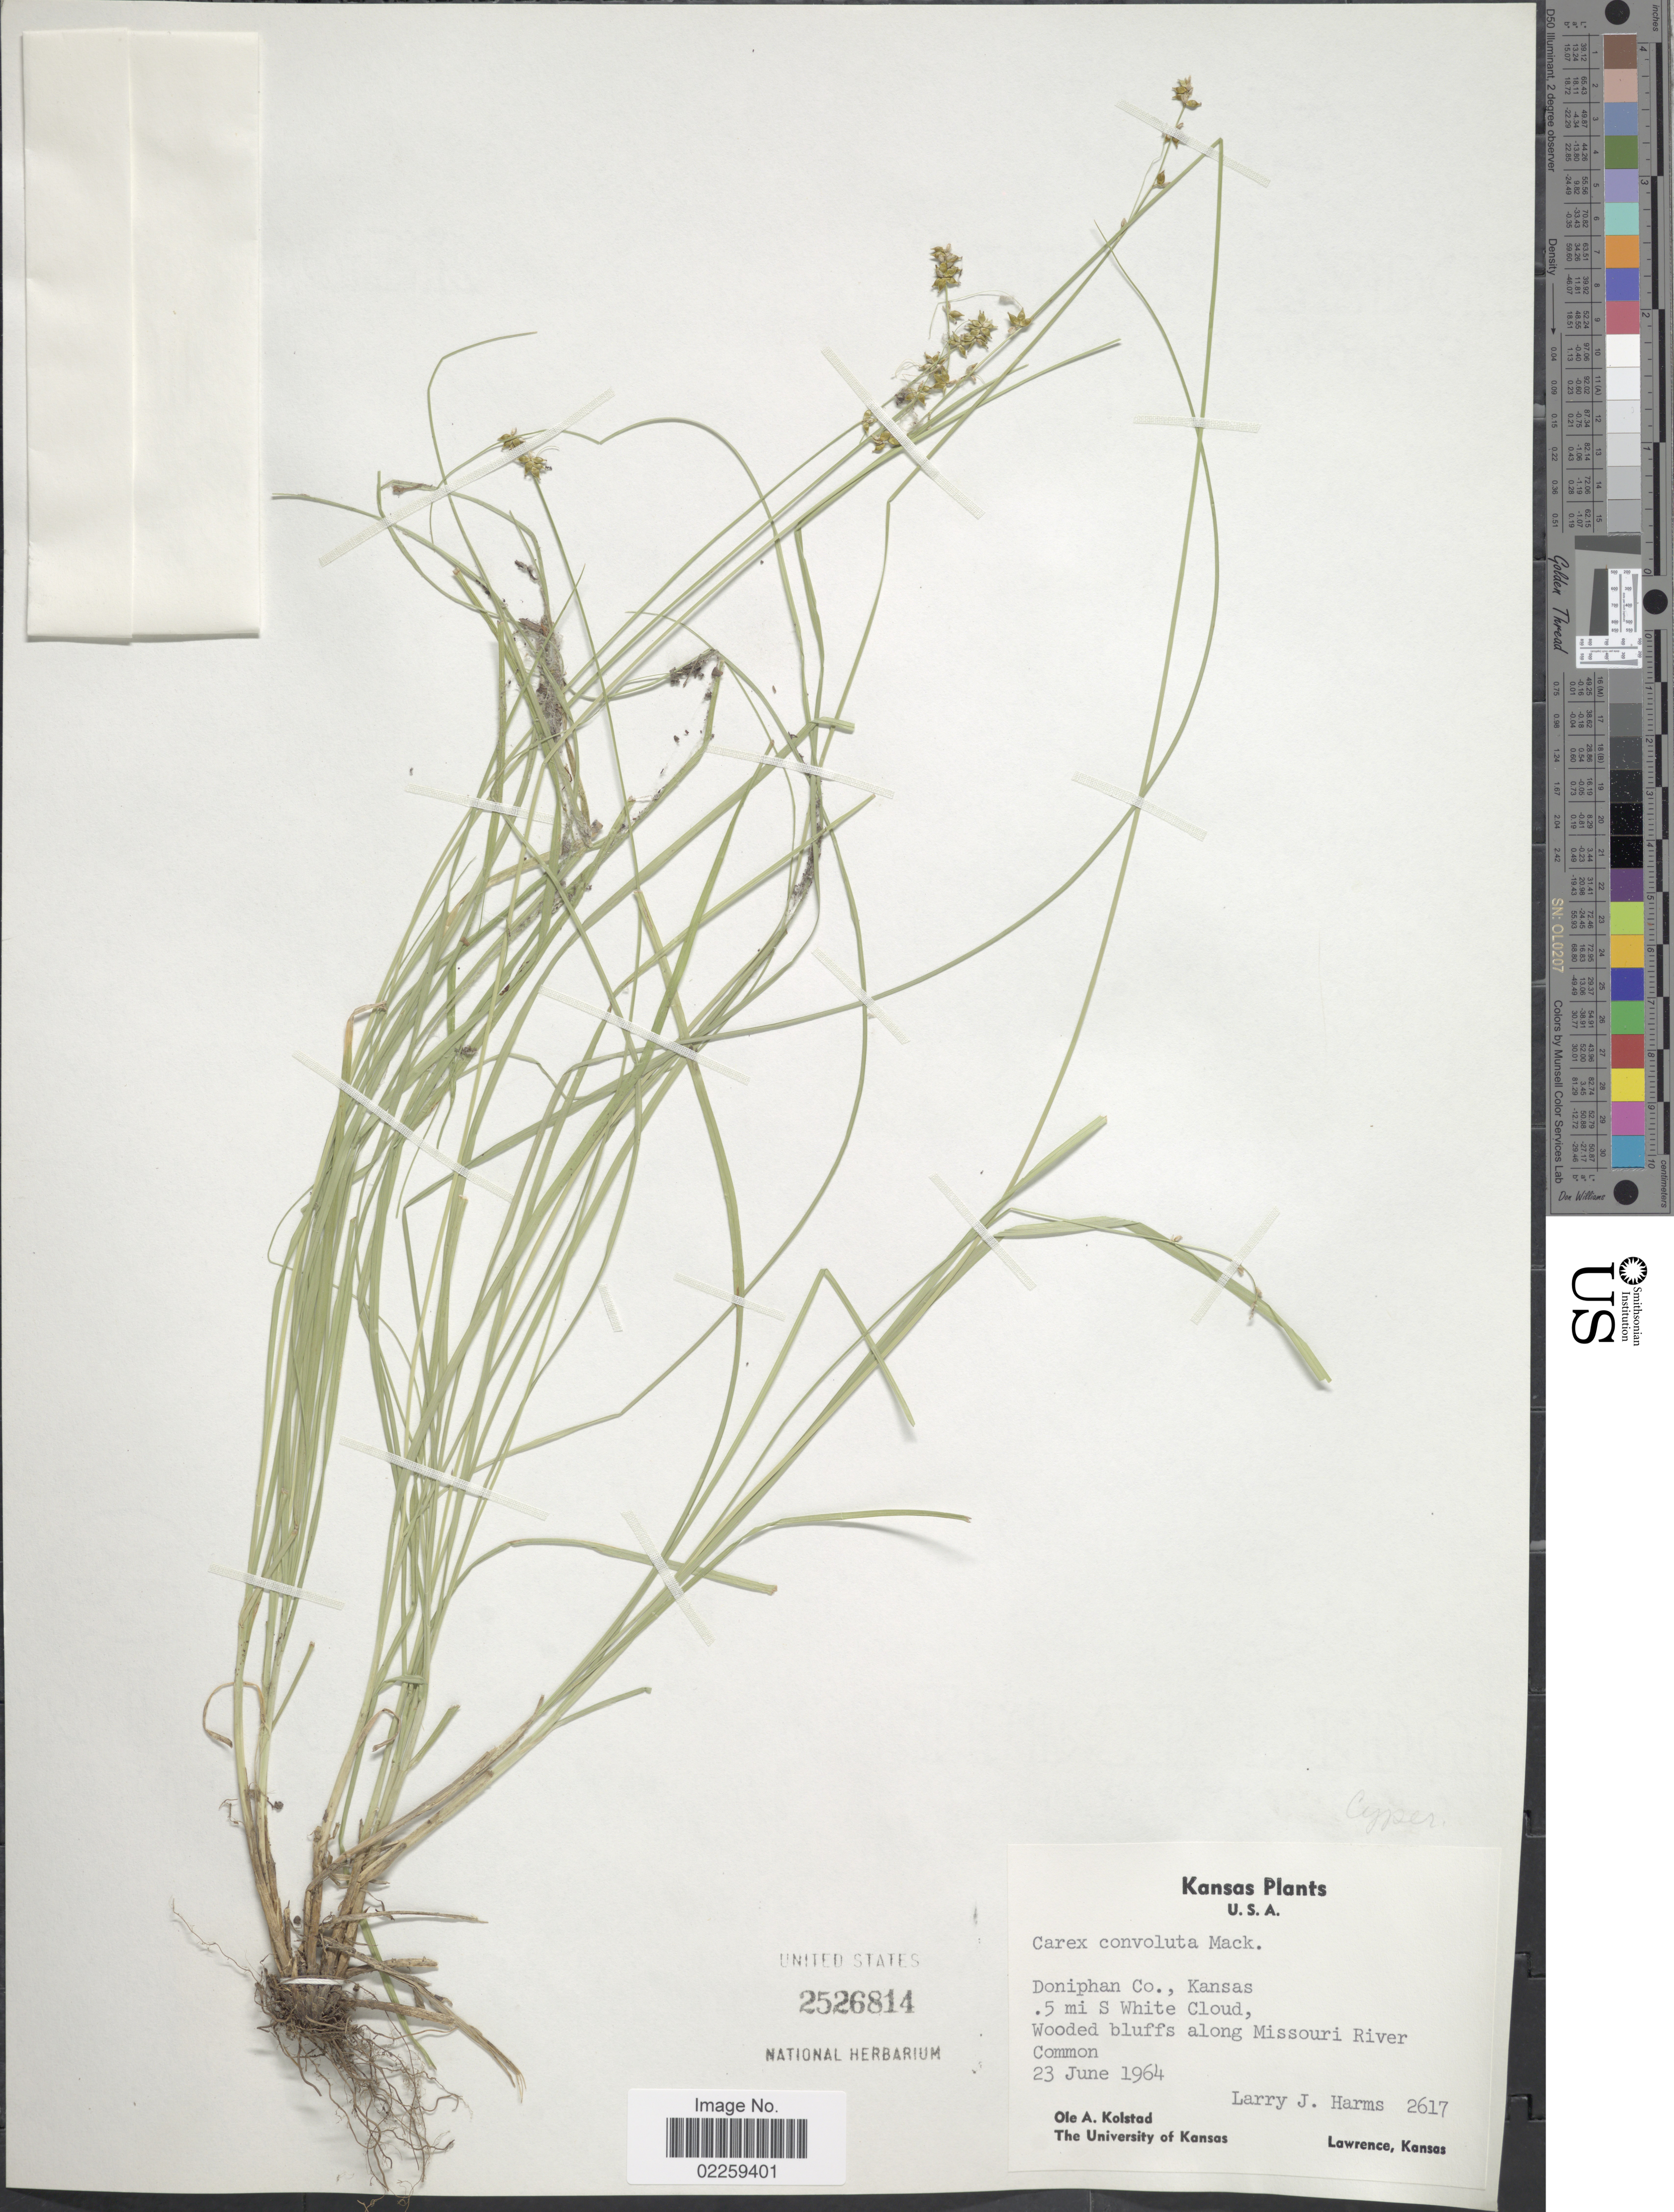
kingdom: Plantae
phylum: Tracheophyta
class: Liliopsida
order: Poales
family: Cyperaceae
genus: Carex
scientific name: Carex rosea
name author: Willd.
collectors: O. Kolstad & L. Harms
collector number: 2617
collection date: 1964-06-23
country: United States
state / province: Kansas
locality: Doniphan Co., 5 mi S White Cloud, Wooded bluffs along Missouri River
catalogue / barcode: US 2526814